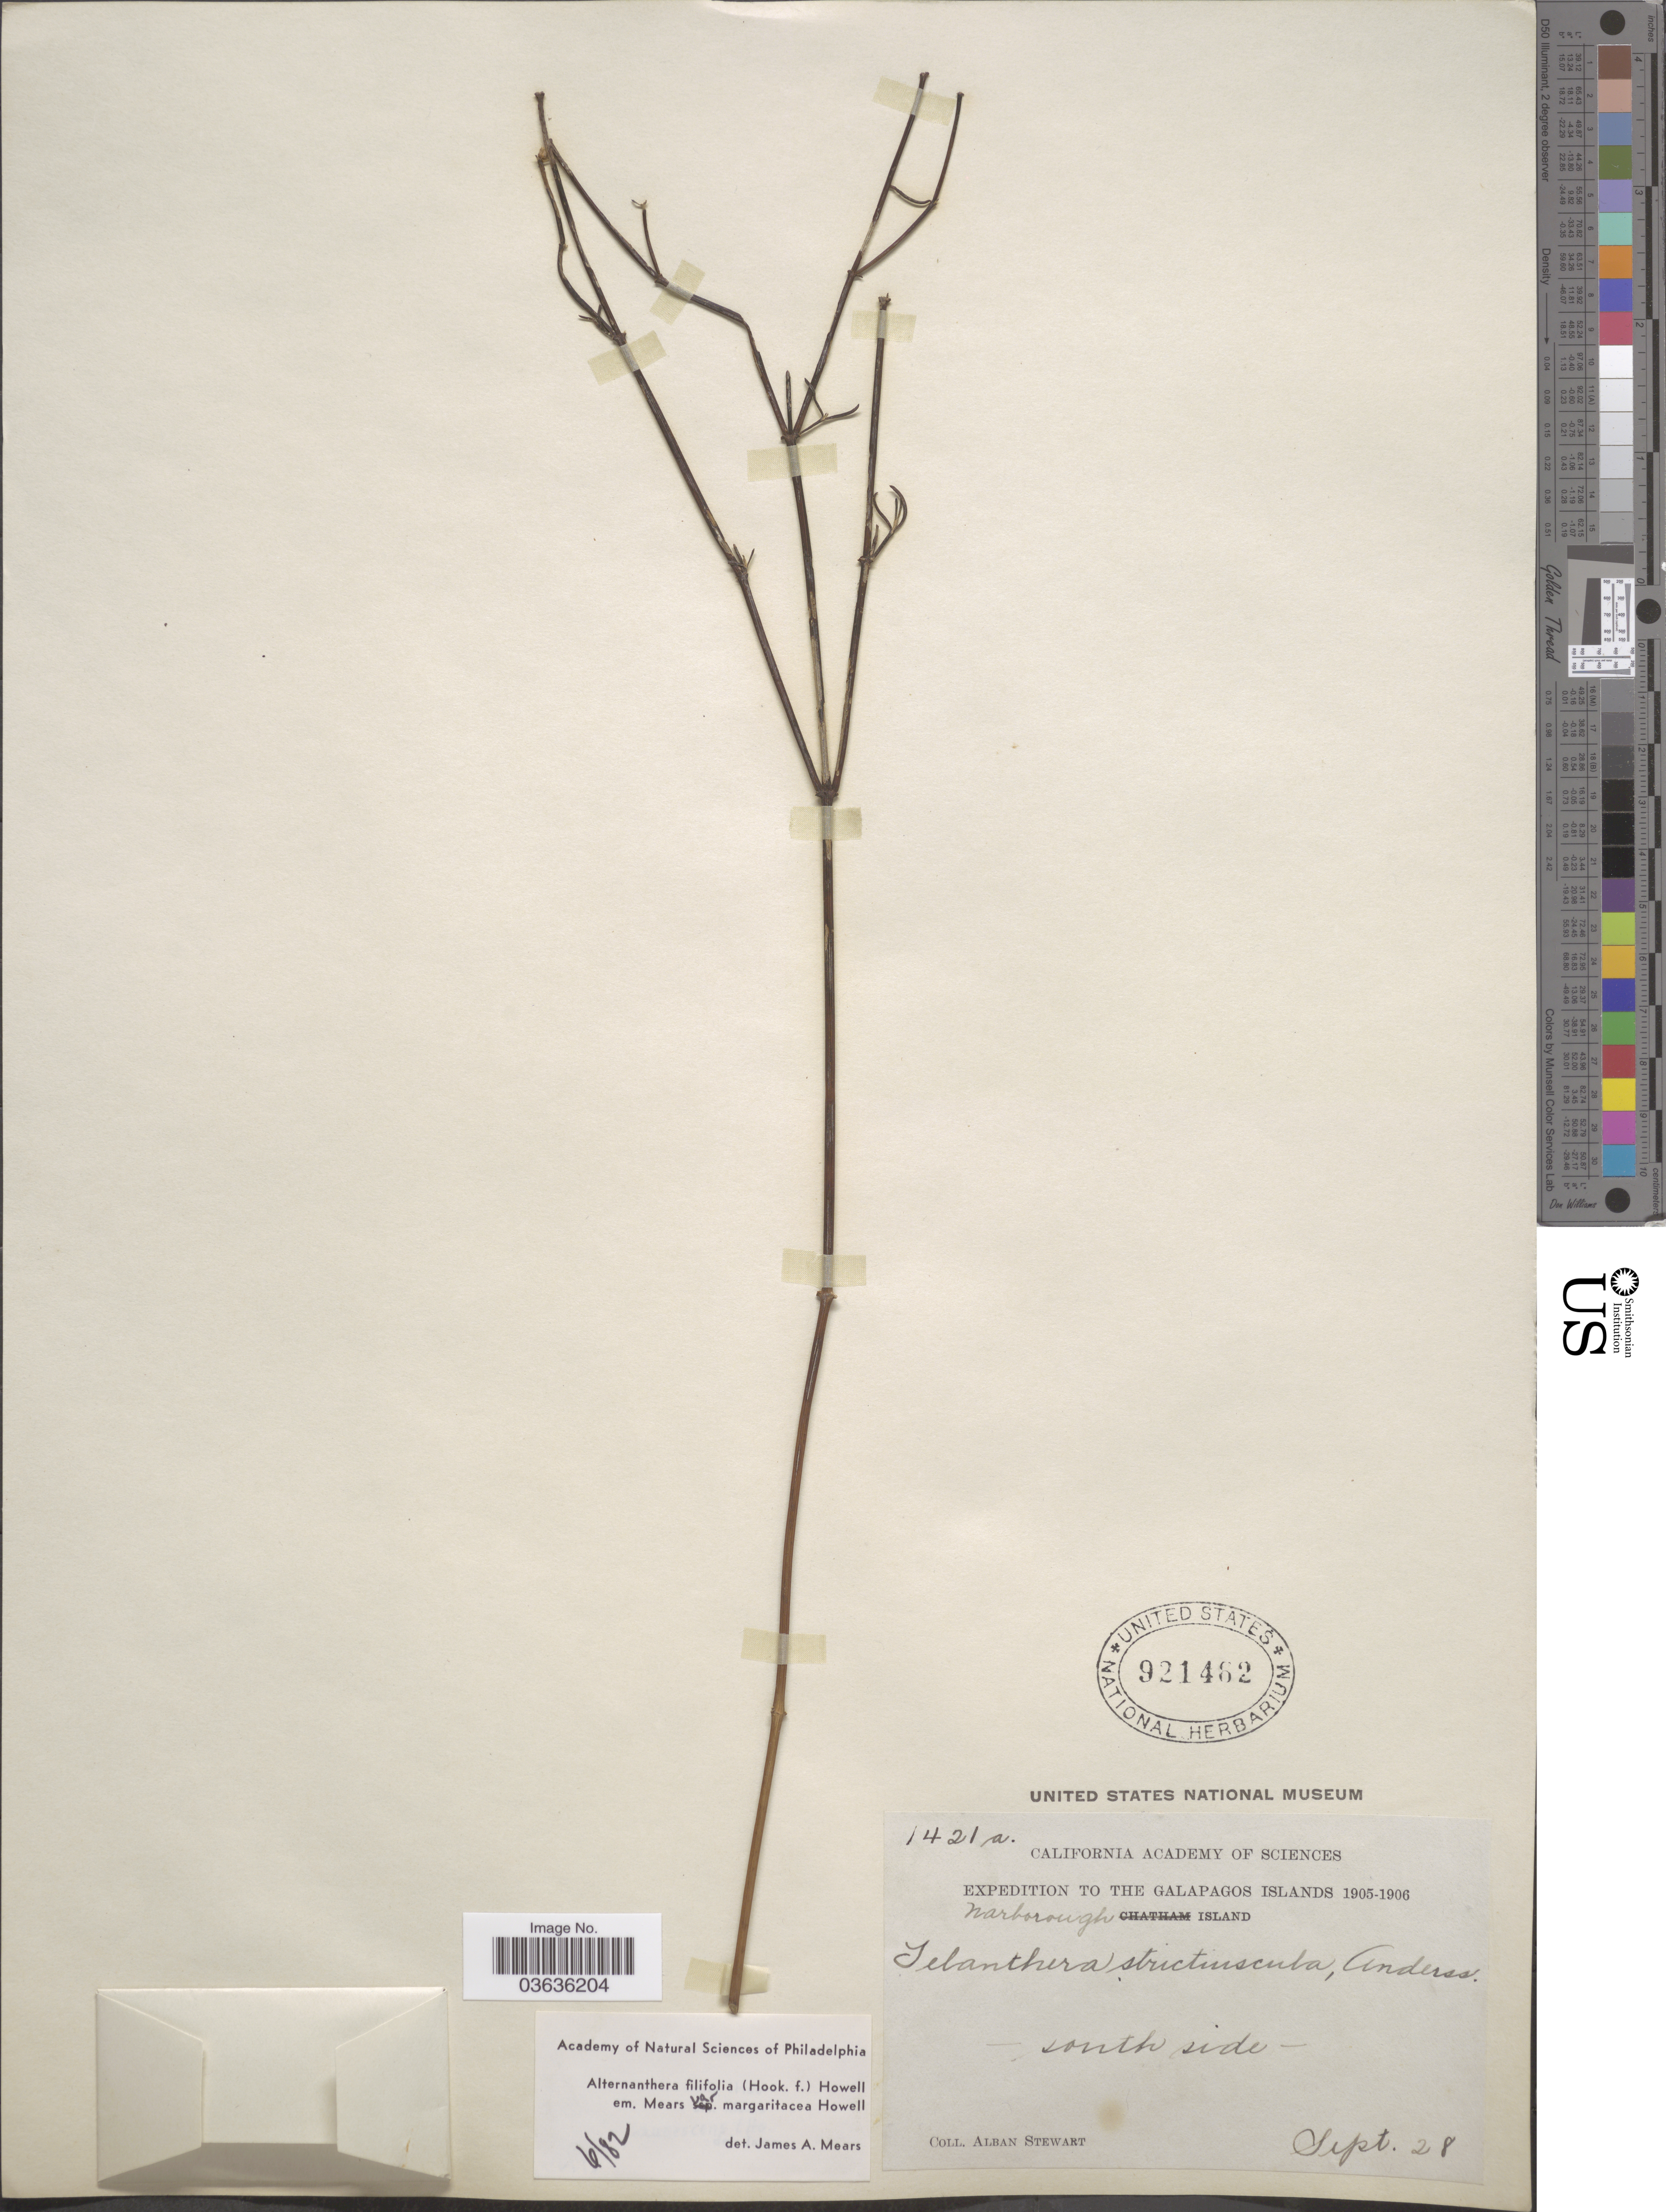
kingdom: Plantae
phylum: Tracheophyta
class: Magnoliopsida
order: Caryophyllales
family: Amaranthaceae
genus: Alternanthera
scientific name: Alternanthera filifolia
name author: (Hook. f.) J.T. Howell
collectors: A. Stewart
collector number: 1421a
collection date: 1905-09-28/1906-09-28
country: Ecuador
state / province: Colón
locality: The Galapagos Islands. Narborough Island, south side.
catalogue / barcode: US 921462